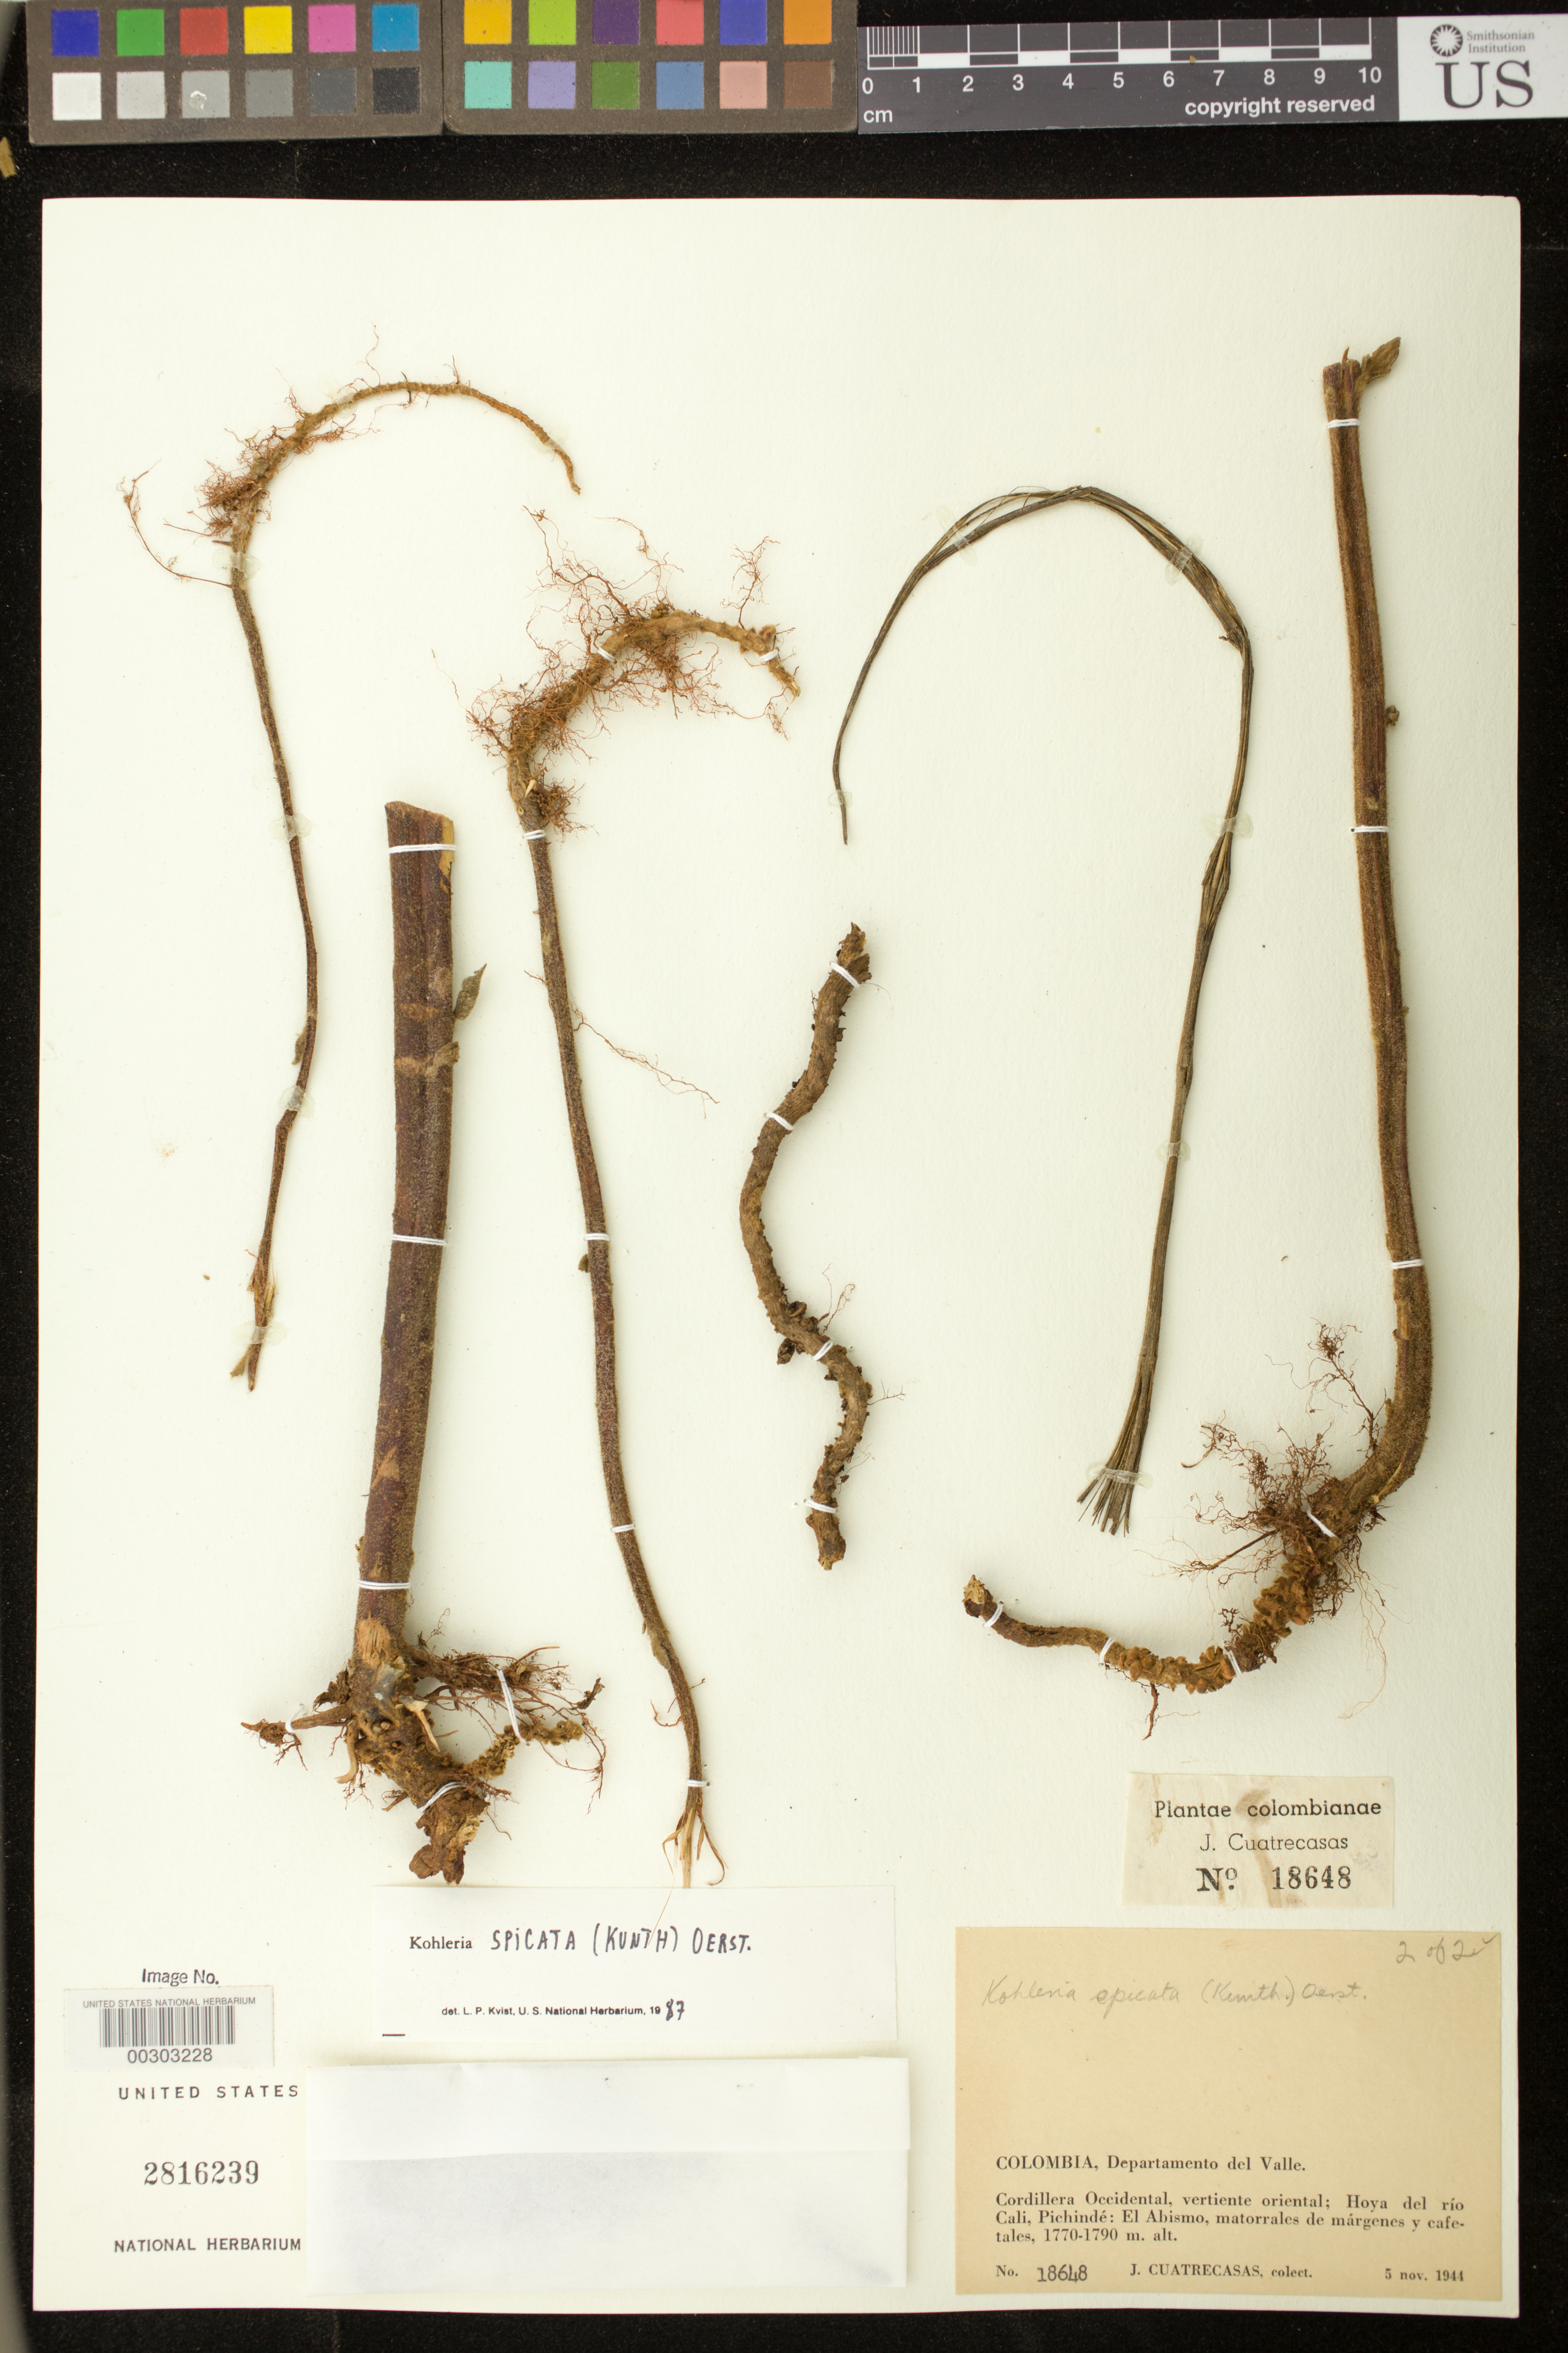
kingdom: Plantae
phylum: Tracheophyta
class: Magnoliopsida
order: Lamiales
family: Gesneriaceae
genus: Kohleria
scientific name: Kohleria spicata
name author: (Kunth) Oerst.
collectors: J. Cuatrecasas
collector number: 18648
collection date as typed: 05 Nov 1944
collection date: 1944-11-05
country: Colombia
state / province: Valle del Cauca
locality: Cordillera Occidental, eastern slope, valley of Rio Cali, Pichinde, El Abismo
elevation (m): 1770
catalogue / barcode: US 2816239